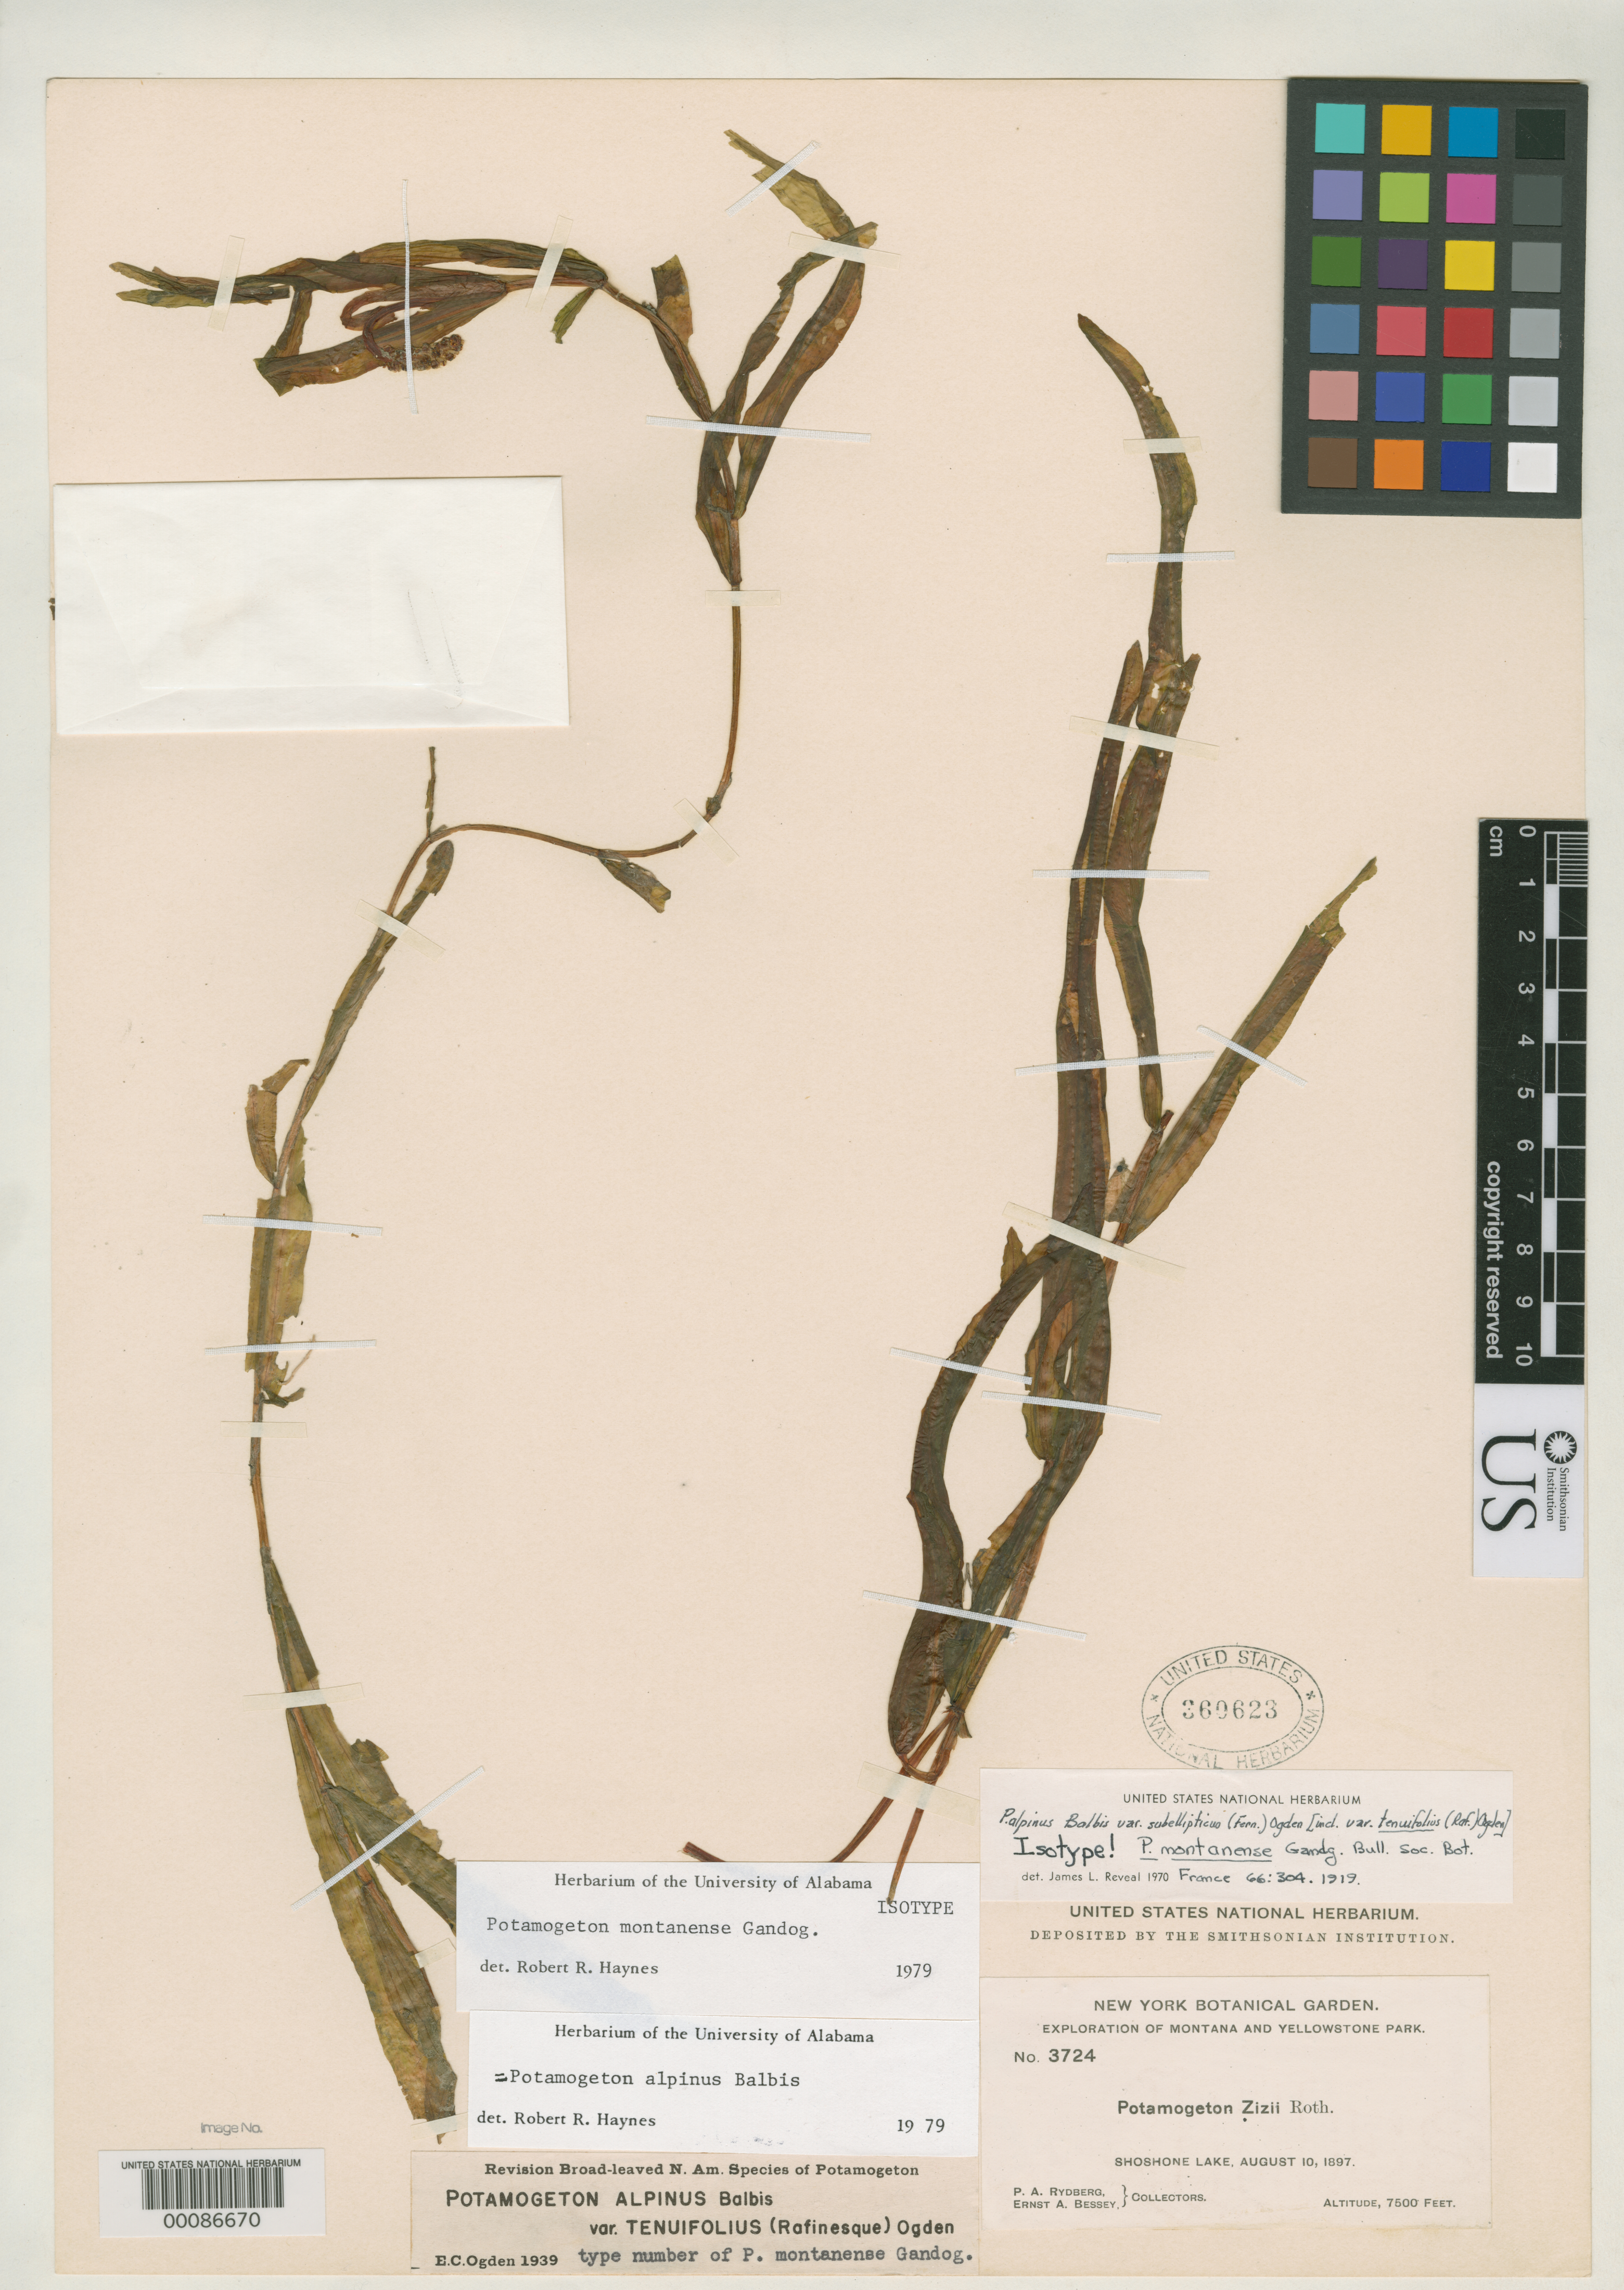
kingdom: Plantae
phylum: Tracheophyta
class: Liliopsida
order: Alismatales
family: Potamogetonaceae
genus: Potamogeton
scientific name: Potamogeton montanense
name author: Gand.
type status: Isotype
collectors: P. A. Rydberg & E. Bessey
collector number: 3724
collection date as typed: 10 Aug 1897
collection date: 1897-08-10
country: United States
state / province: Montana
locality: Shoshore Lake.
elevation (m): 2286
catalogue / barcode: US 360623